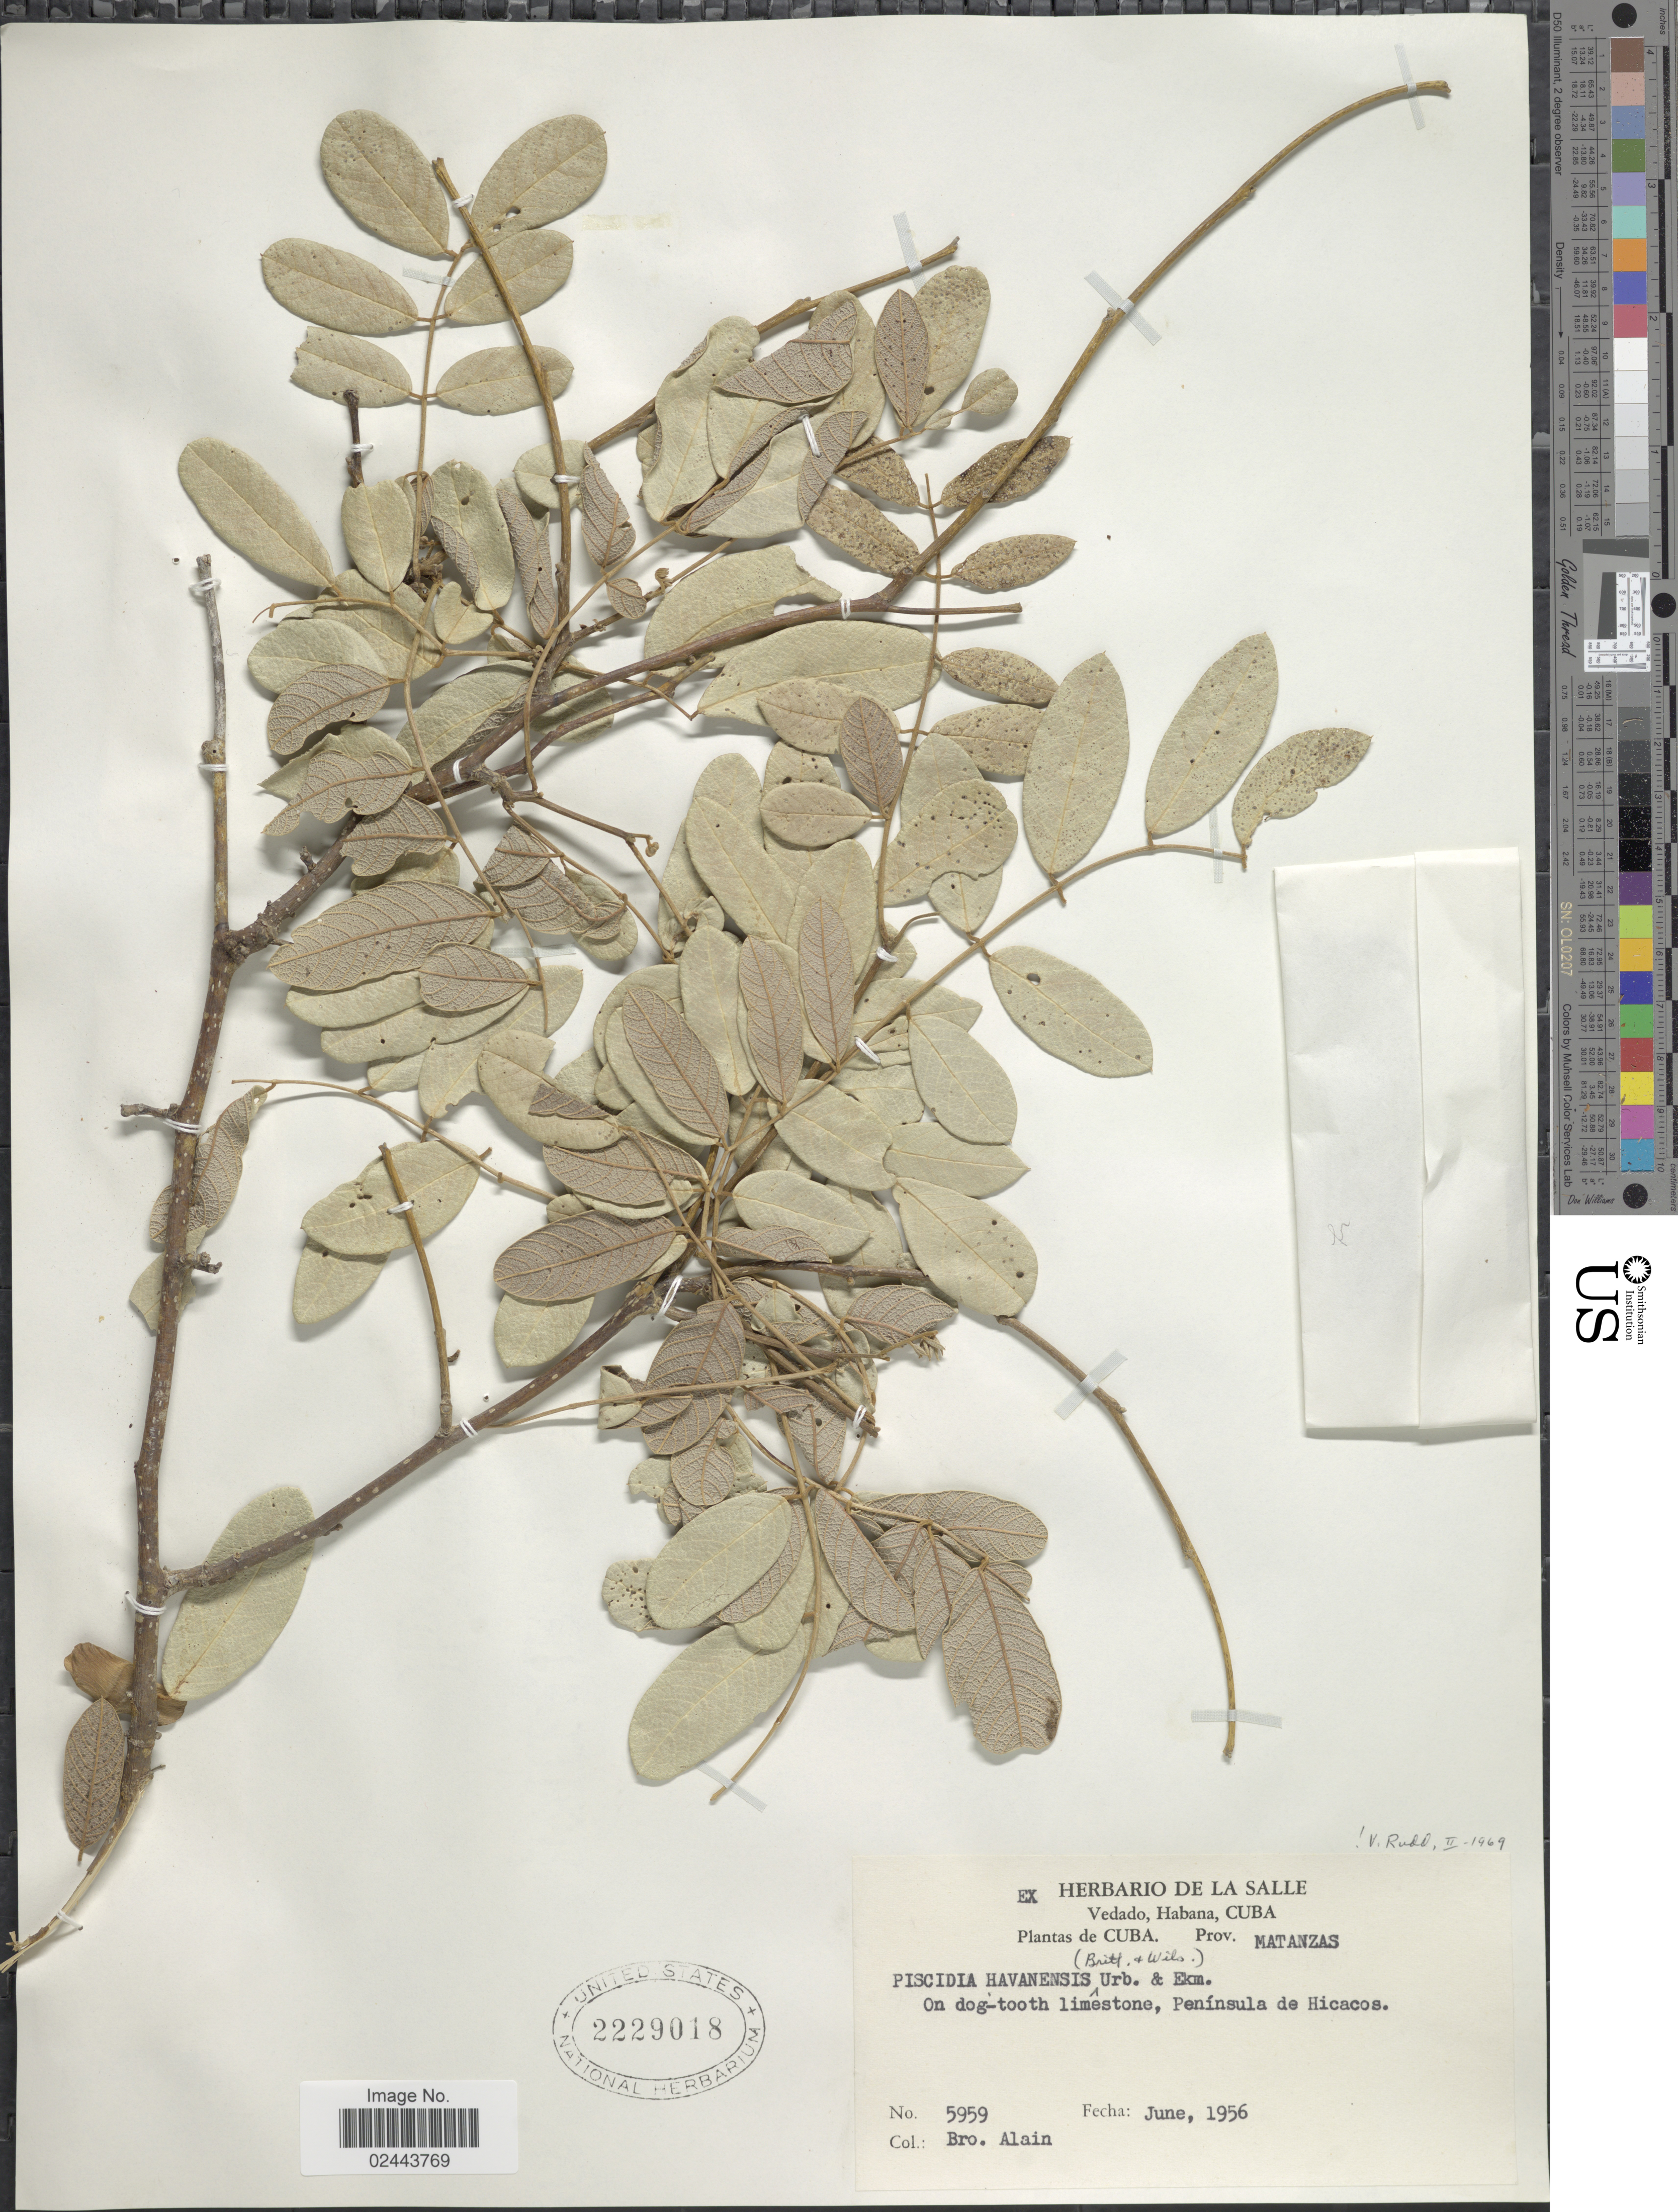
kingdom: Plantae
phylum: Tracheophyta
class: Magnoliopsida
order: Fabales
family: Fabaceae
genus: Piscidia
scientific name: Piscidia havanensis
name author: (Britton & P. Wilson) Urb. & Ekman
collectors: A. H. Liogier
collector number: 5959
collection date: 1956-06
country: Cuba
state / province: Matanzas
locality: On dig-tooth limestone, Peninsula de Hicacos.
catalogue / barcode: US 2229018